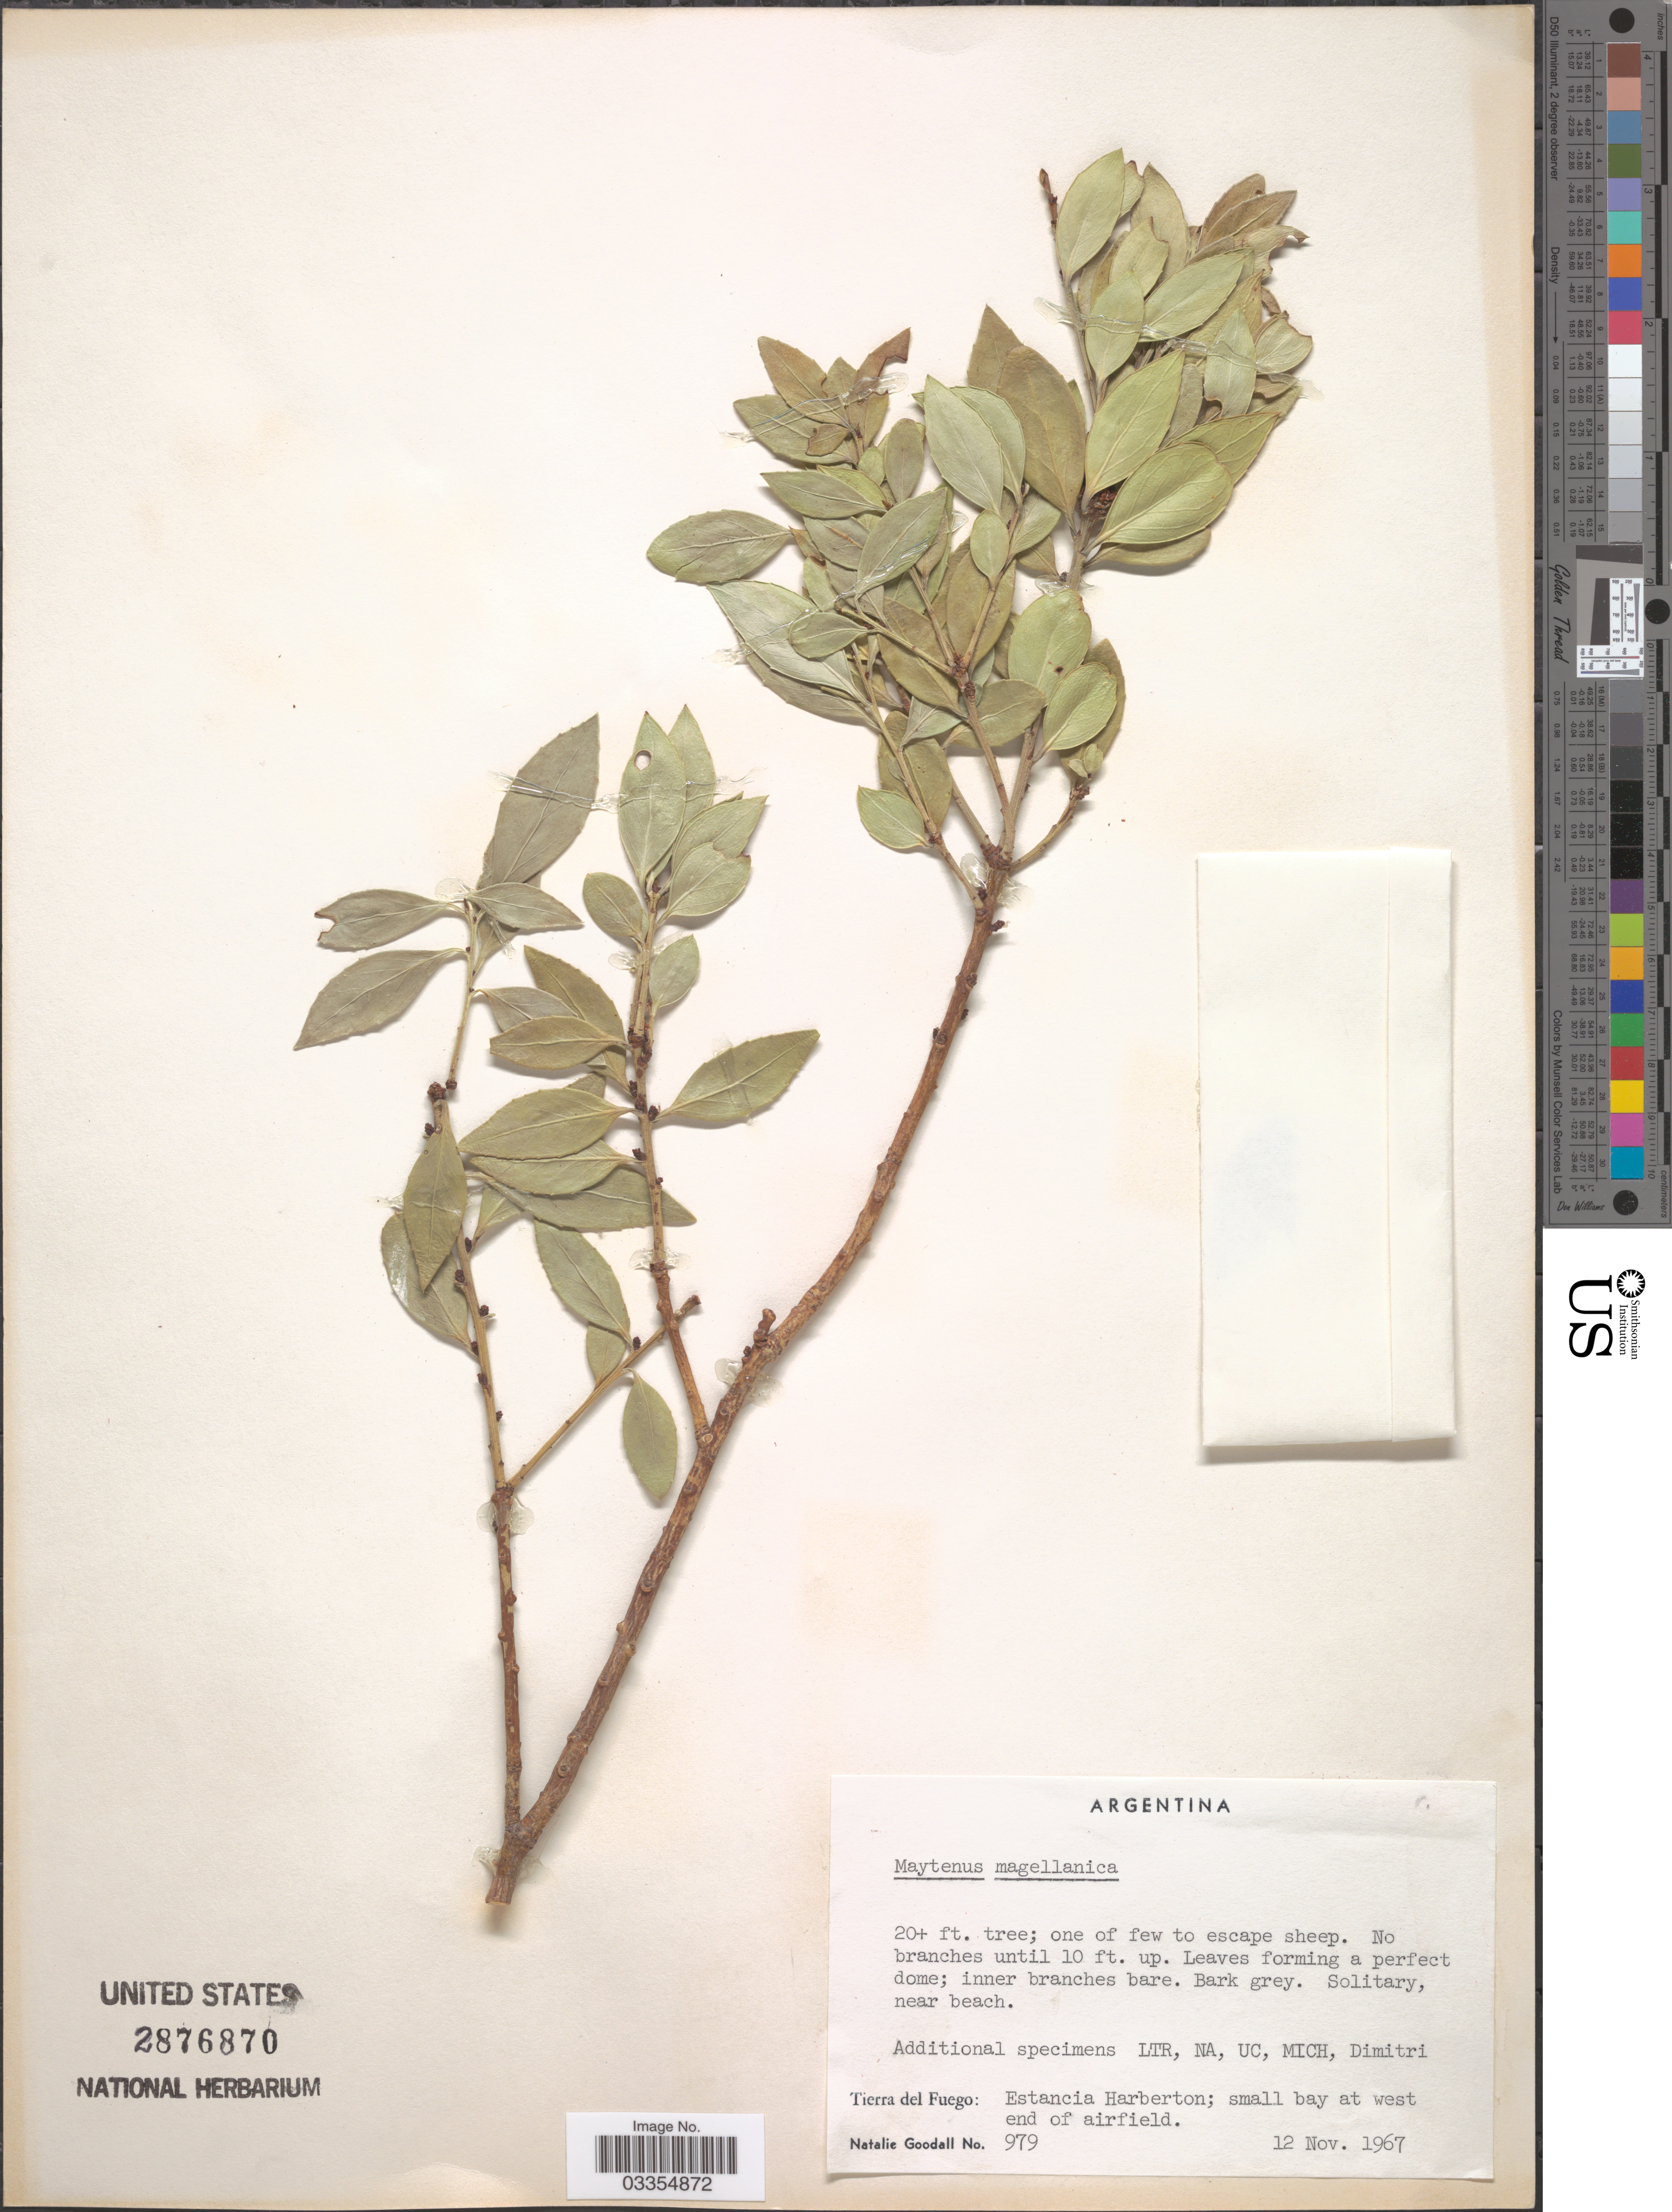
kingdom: Plantae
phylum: Tracheophyta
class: Magnoliopsida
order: Celastrales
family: Celastraceae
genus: Maytenus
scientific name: Maytenus magellanica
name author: (Lam.) Hook. f.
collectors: N. Goodall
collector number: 979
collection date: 1967-11-12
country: Argentina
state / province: Tierra del Fuego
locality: Estancia Harberton; small bay at west end of airfield.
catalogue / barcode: US 2876870